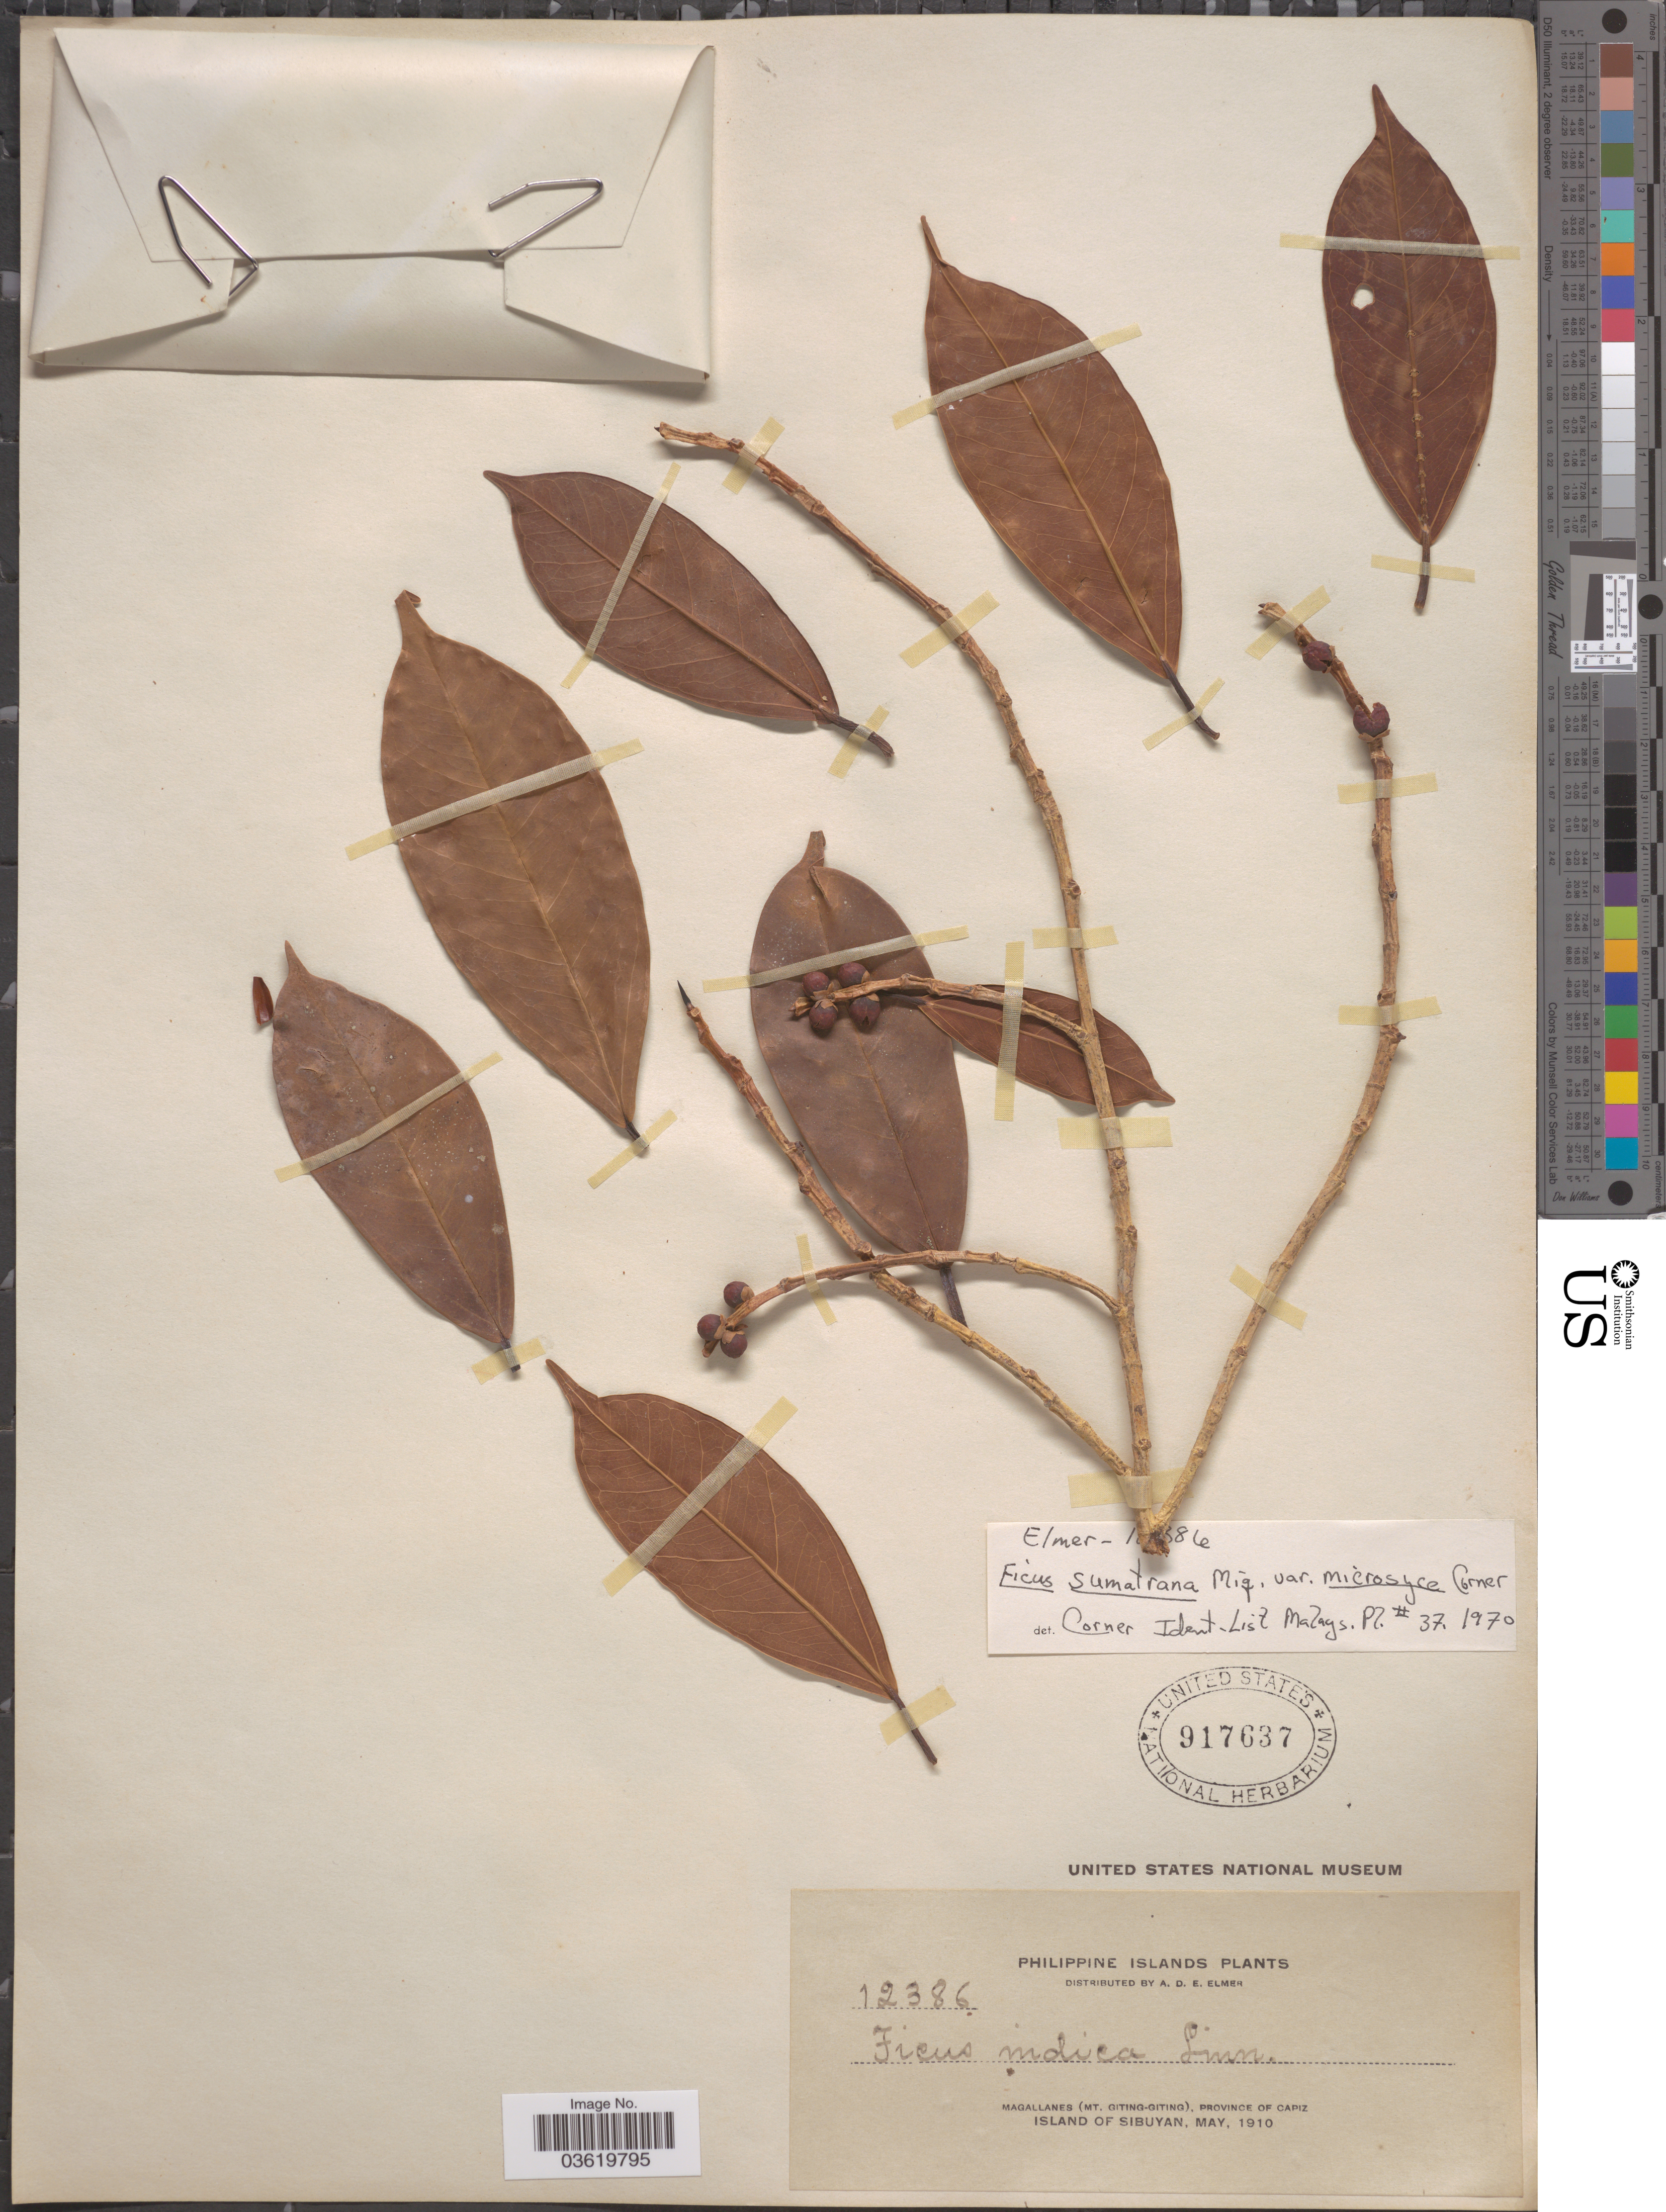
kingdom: Plantae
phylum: Tracheophyta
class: Magnoliopsida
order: Rosales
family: Moraceae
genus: Ficus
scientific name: Ficus sumatrana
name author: Miq.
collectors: A. D. E. Elmer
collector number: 12386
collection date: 1910-05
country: Philippines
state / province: Western Visayas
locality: Philippine Islands. Magallanes (Mt. Giting-Giting), Province of Capiz. Island of Sibuyan.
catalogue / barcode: US 917637